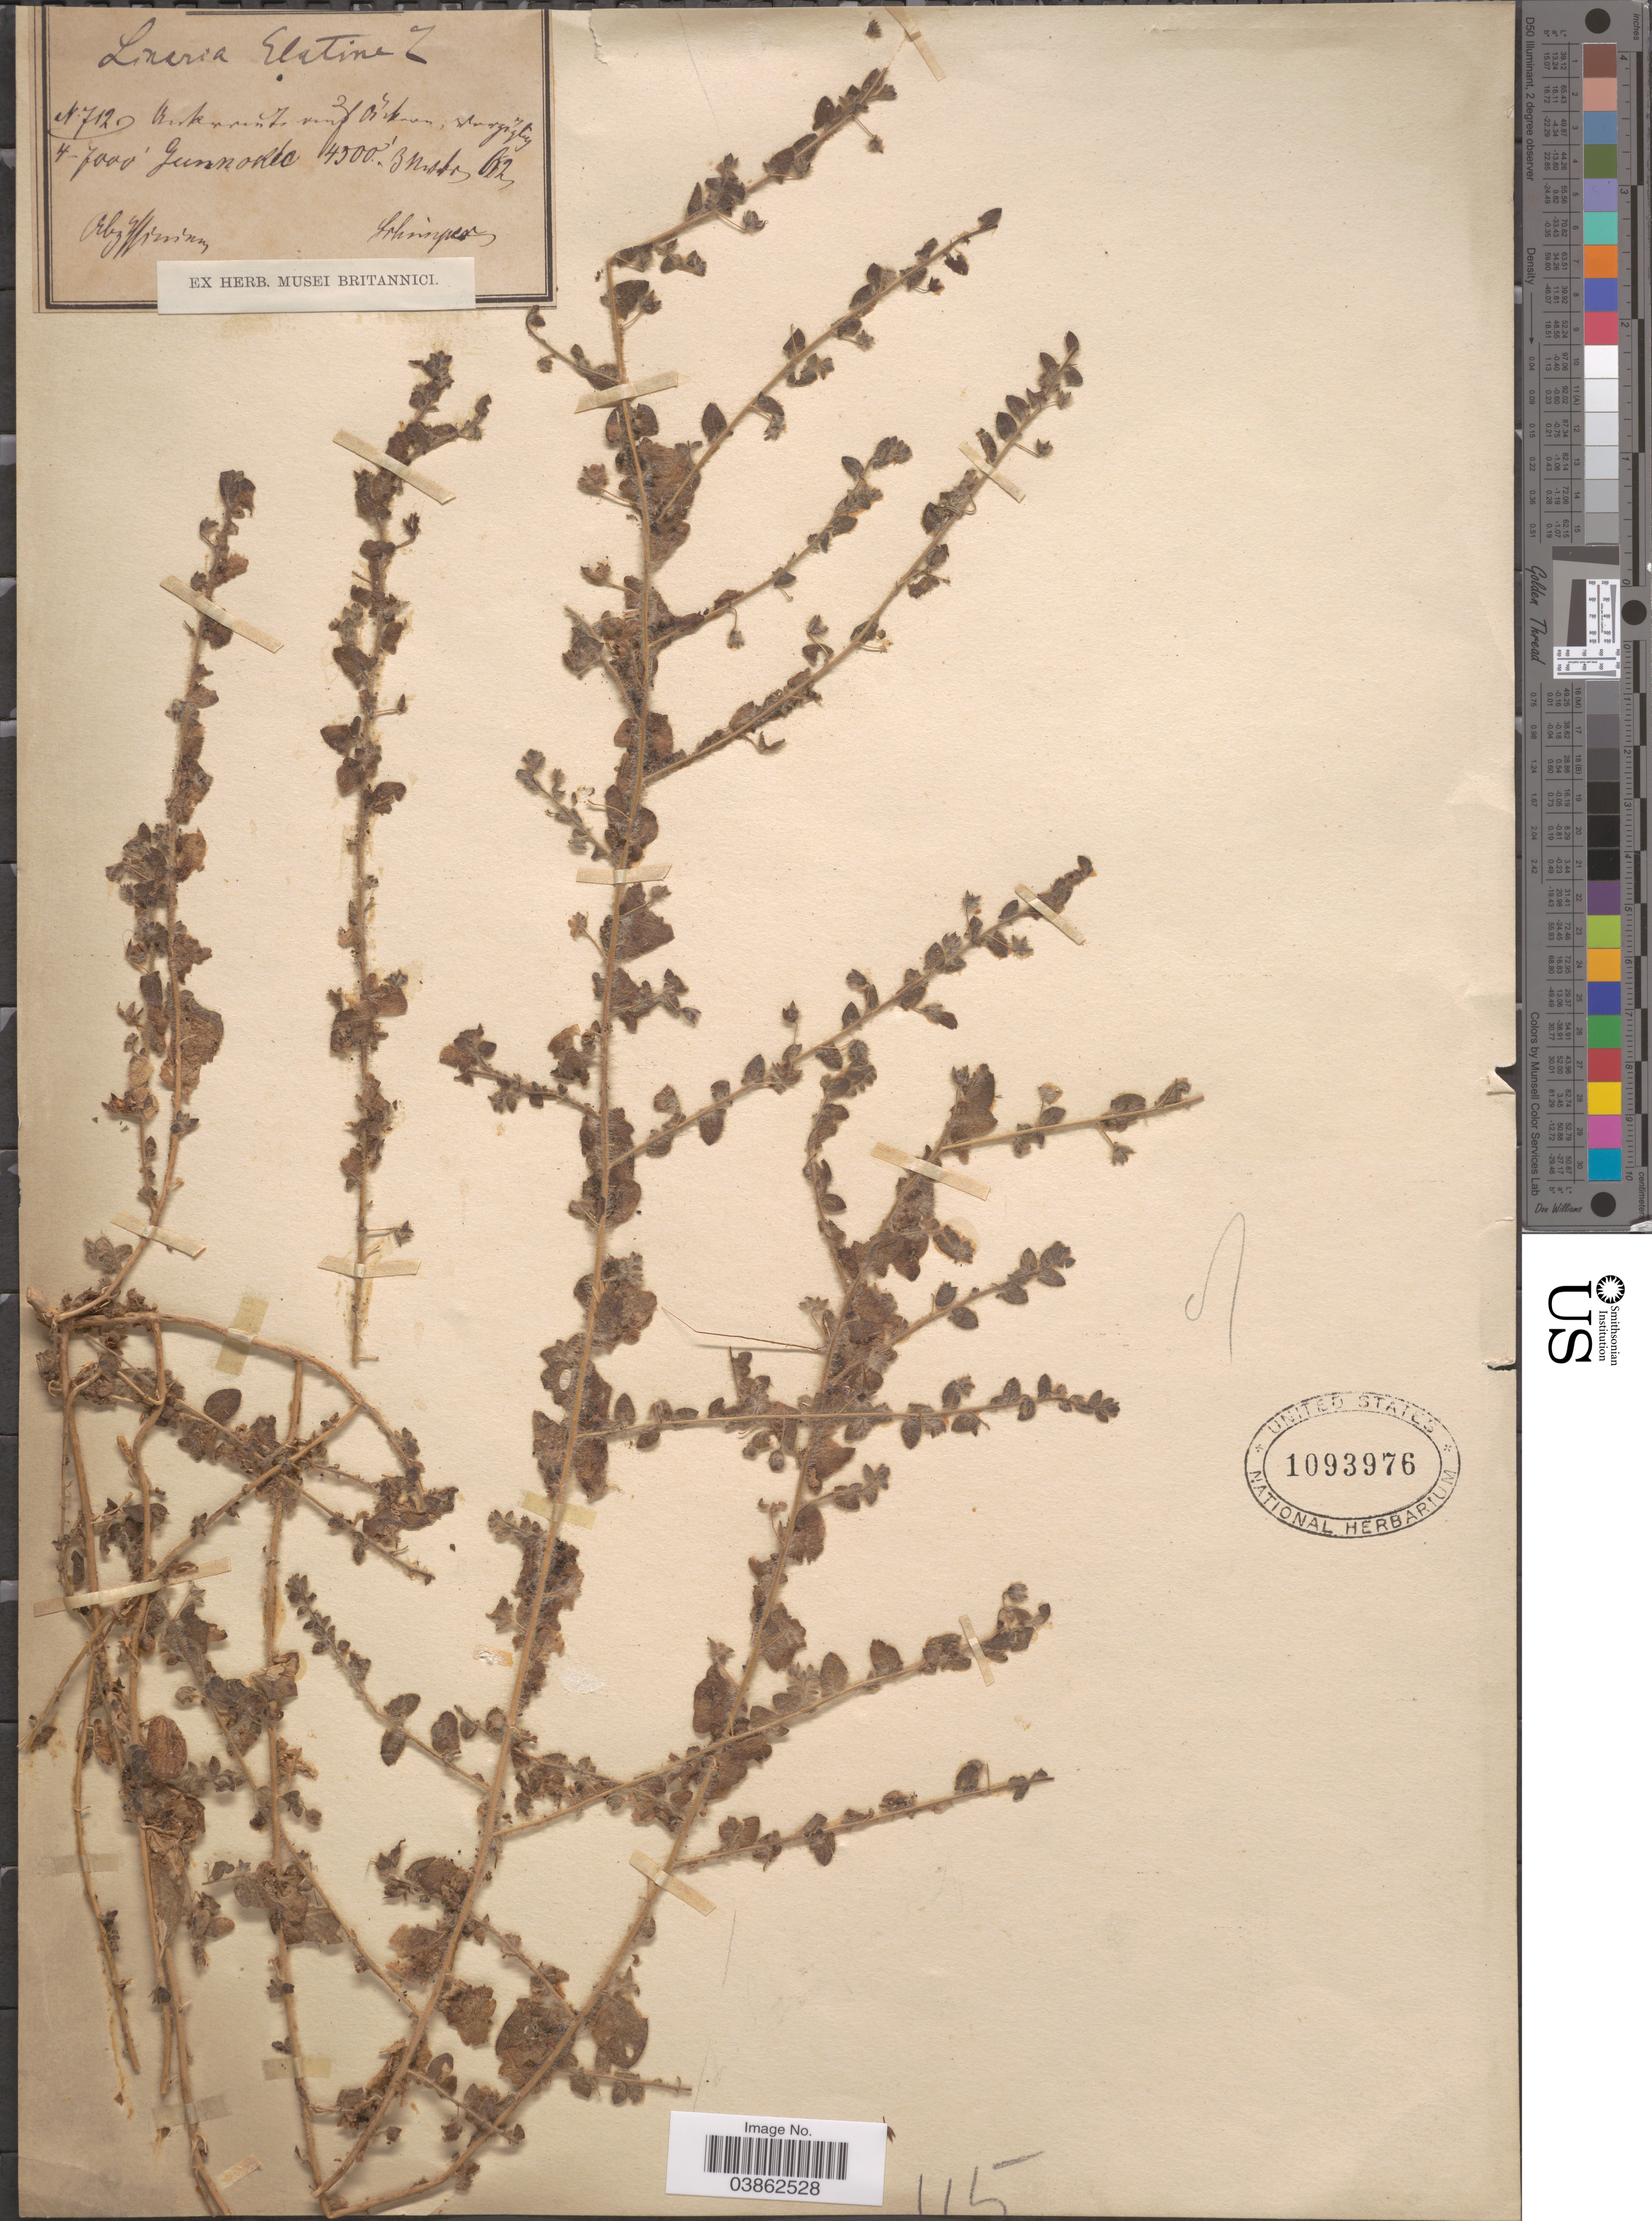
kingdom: Plantae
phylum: Tracheophyta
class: Magnoliopsida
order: Lamiales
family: Plantaginaceae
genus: Elatinoides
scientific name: Elatinoides elatine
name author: (L.) Wettst.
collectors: Collector illegible & Collector illegible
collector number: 712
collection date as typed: Transcribed d/m/y: 3/11/82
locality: Unkrrants vanf Oikaun sturzigely Gunnorek. [interpreted]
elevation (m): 1372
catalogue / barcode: US 1093976